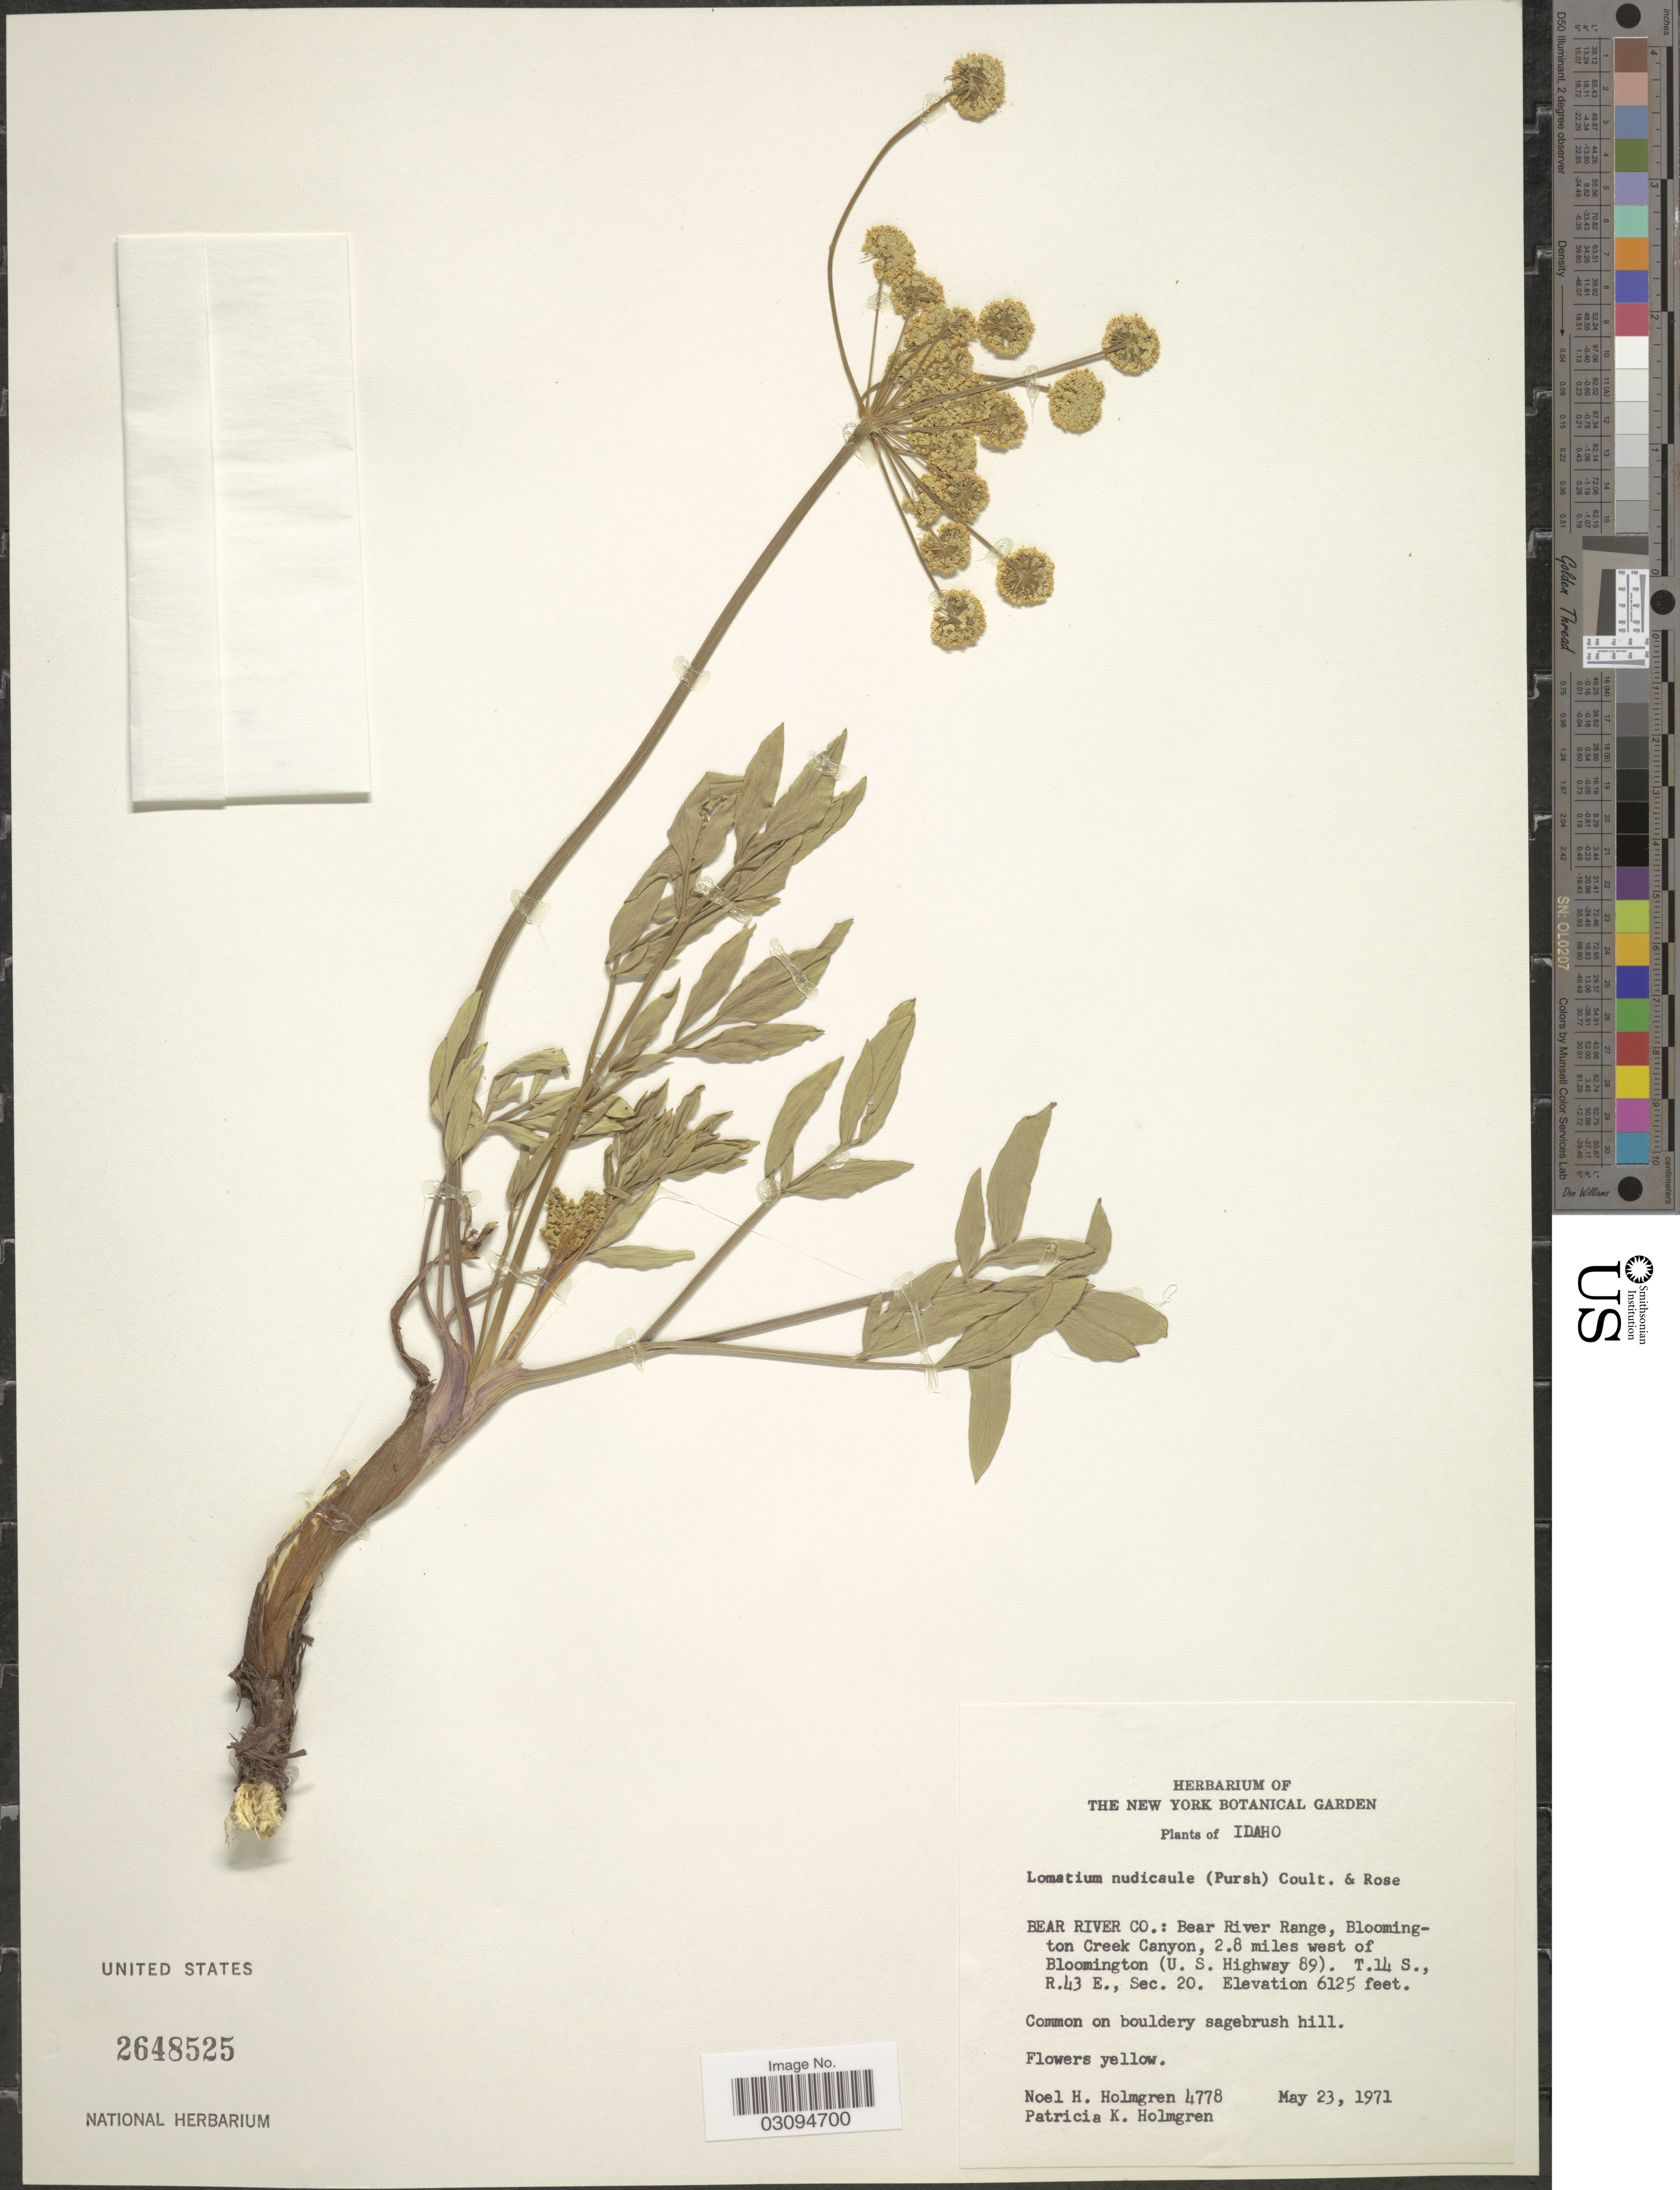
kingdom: Plantae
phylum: Tracheophyta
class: Magnoliopsida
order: Apiales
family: Apiaceae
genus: Lomatium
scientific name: Lomatium nudicaule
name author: (Pursh) J.M. Coult. & Rose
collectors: N. H. Holmgren & P. K. Holmgren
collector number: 4778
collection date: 1971-05-23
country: United States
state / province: Idaho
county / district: Bear Lake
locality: Bear River Co.[?]: Bear River Range, Bloomington Creek Canyon, 2.8 miles west of Bloomington (U.S. Highway 89). T.14 S., R.43 E., Sec. 20.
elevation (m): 1867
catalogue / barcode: US 2648525